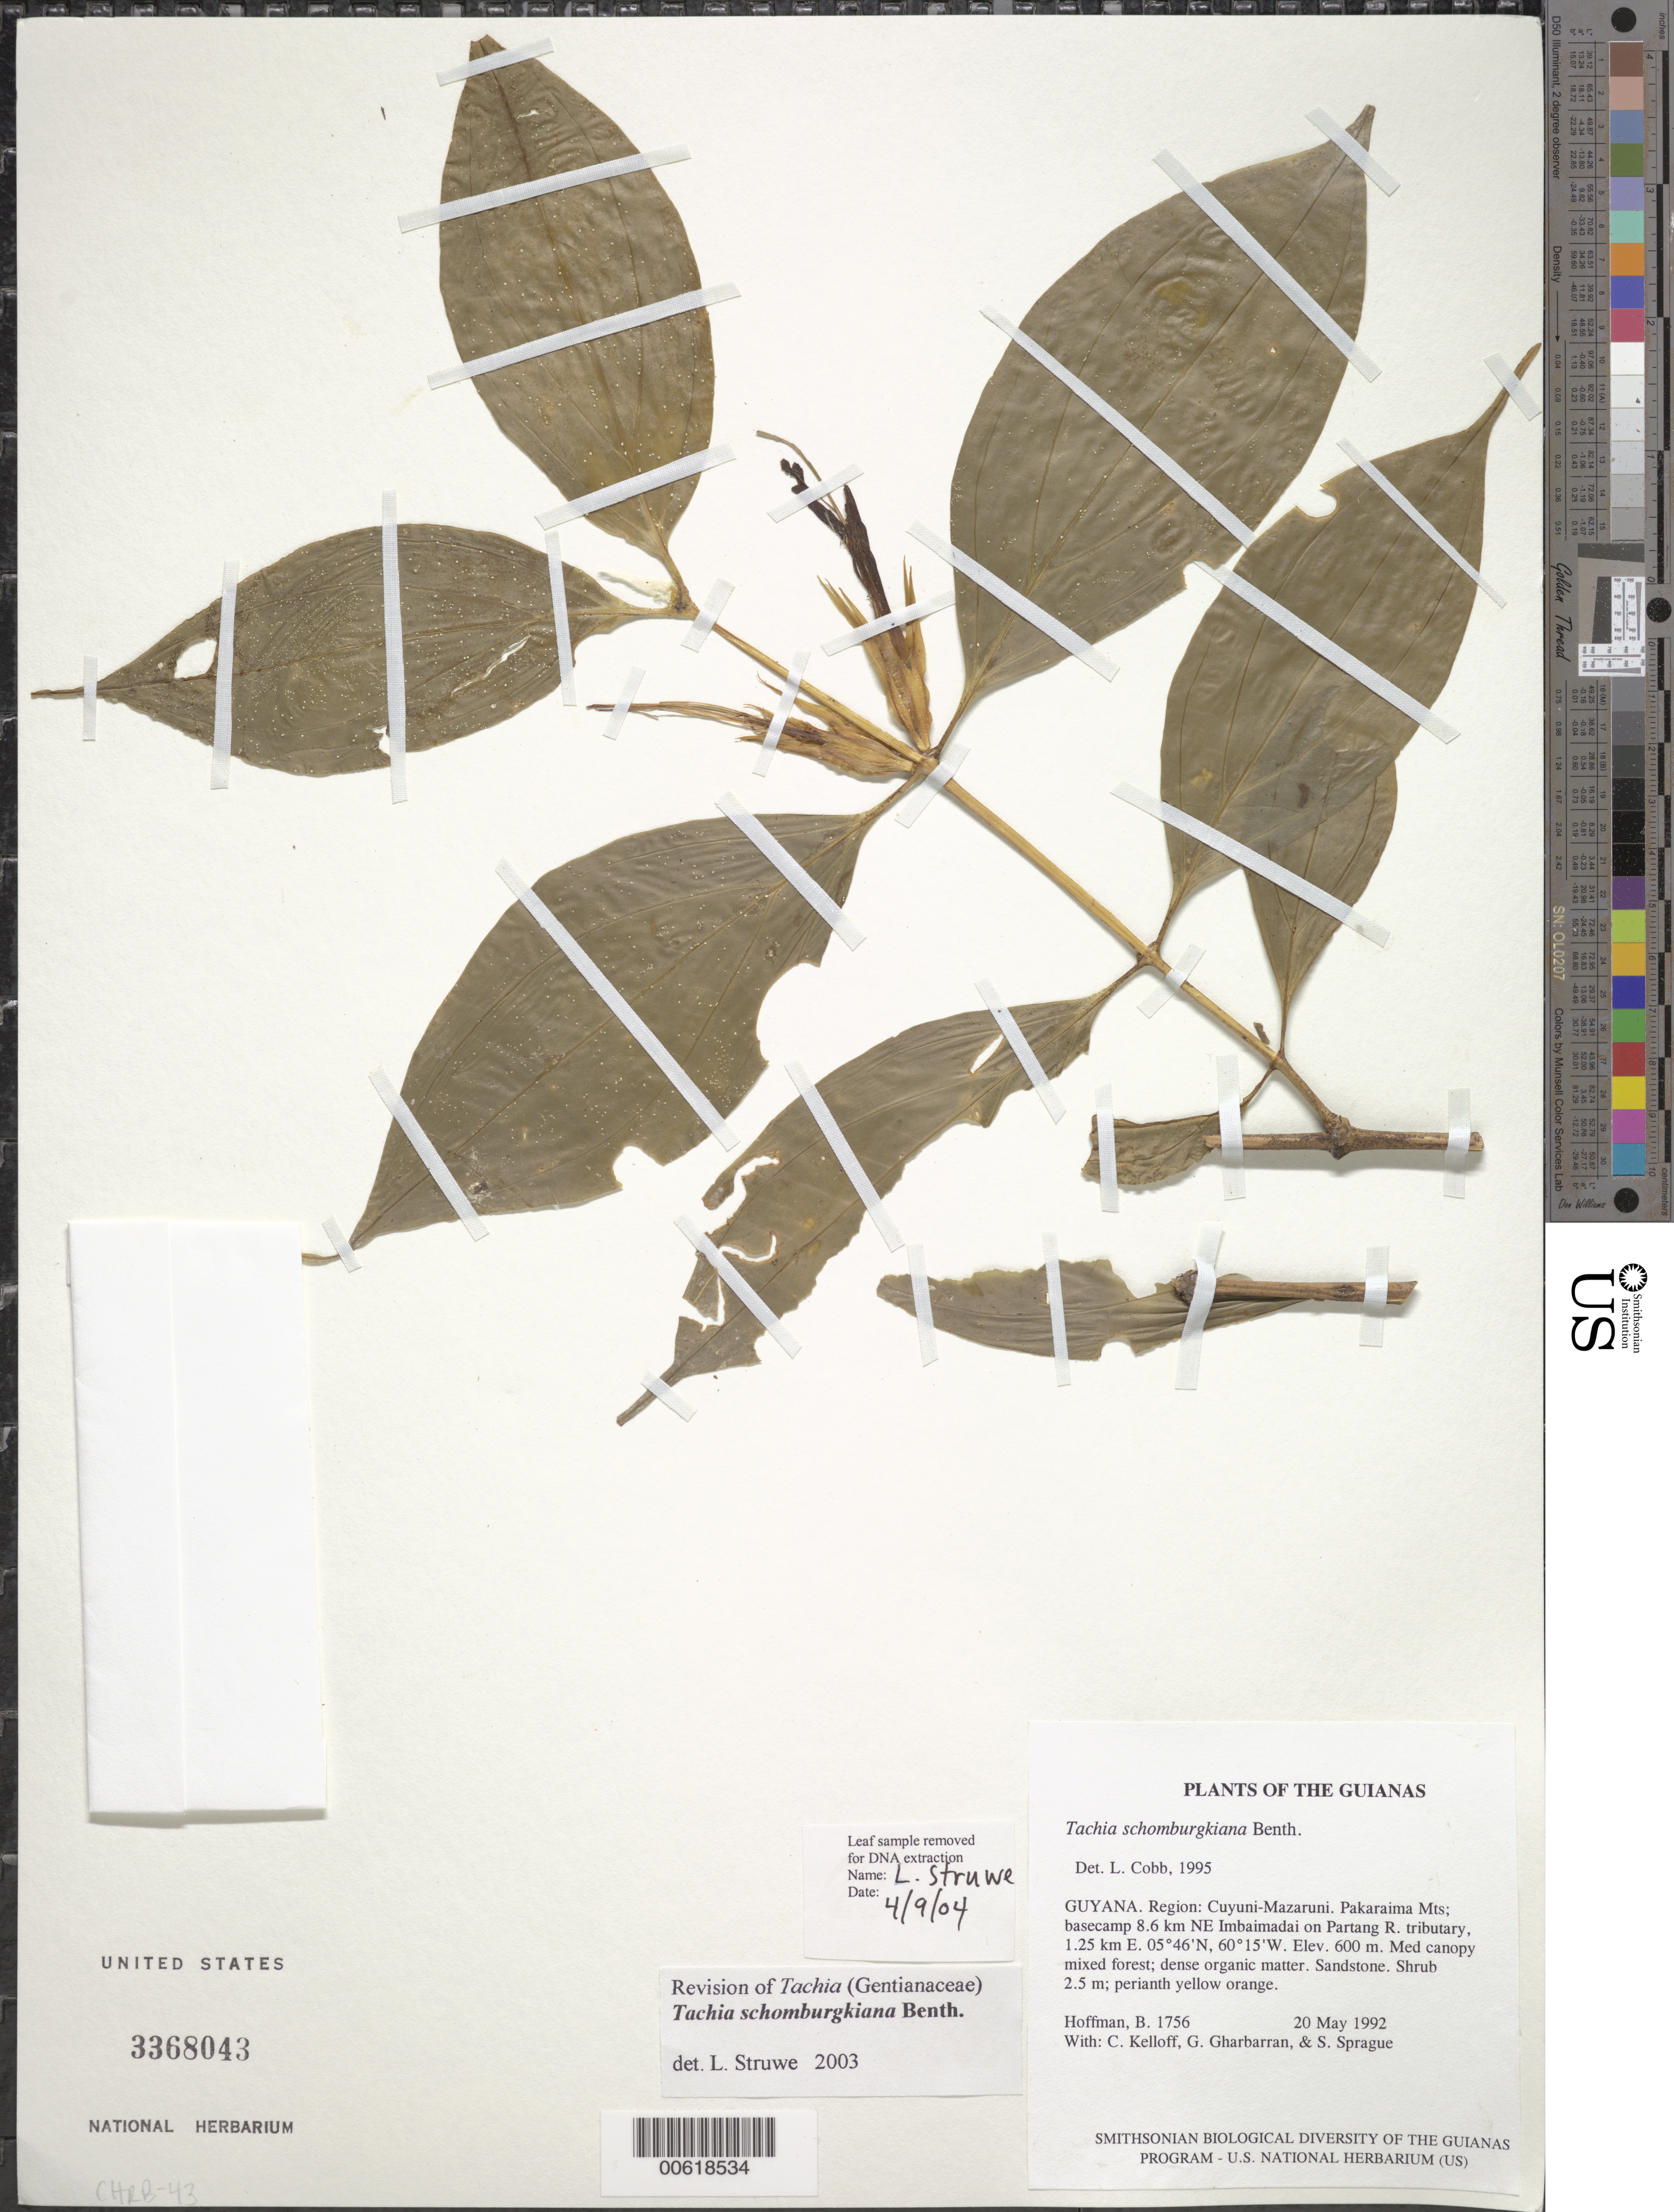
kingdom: Plantae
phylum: Tracheophyta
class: Magnoliopsida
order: Gentianales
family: Gentianaceae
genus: Tachia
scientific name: Tachia schomburgkiana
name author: Benth.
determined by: Cobb, L.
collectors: B. Hoffman, C. L. Kelloff, G. Gharbarran & S. Sprague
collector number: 1756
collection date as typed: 20 May 1992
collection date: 1992-05-20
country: Guyana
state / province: Cuyuni-Mazaruni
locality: Pakaraima Mts; basecamp 8.6 km NE Imbaimadai on Partang River tributary, 1.25 km E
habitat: Med canopy mixed forest; dense organic matter. Sandstone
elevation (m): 600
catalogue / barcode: US 3368043